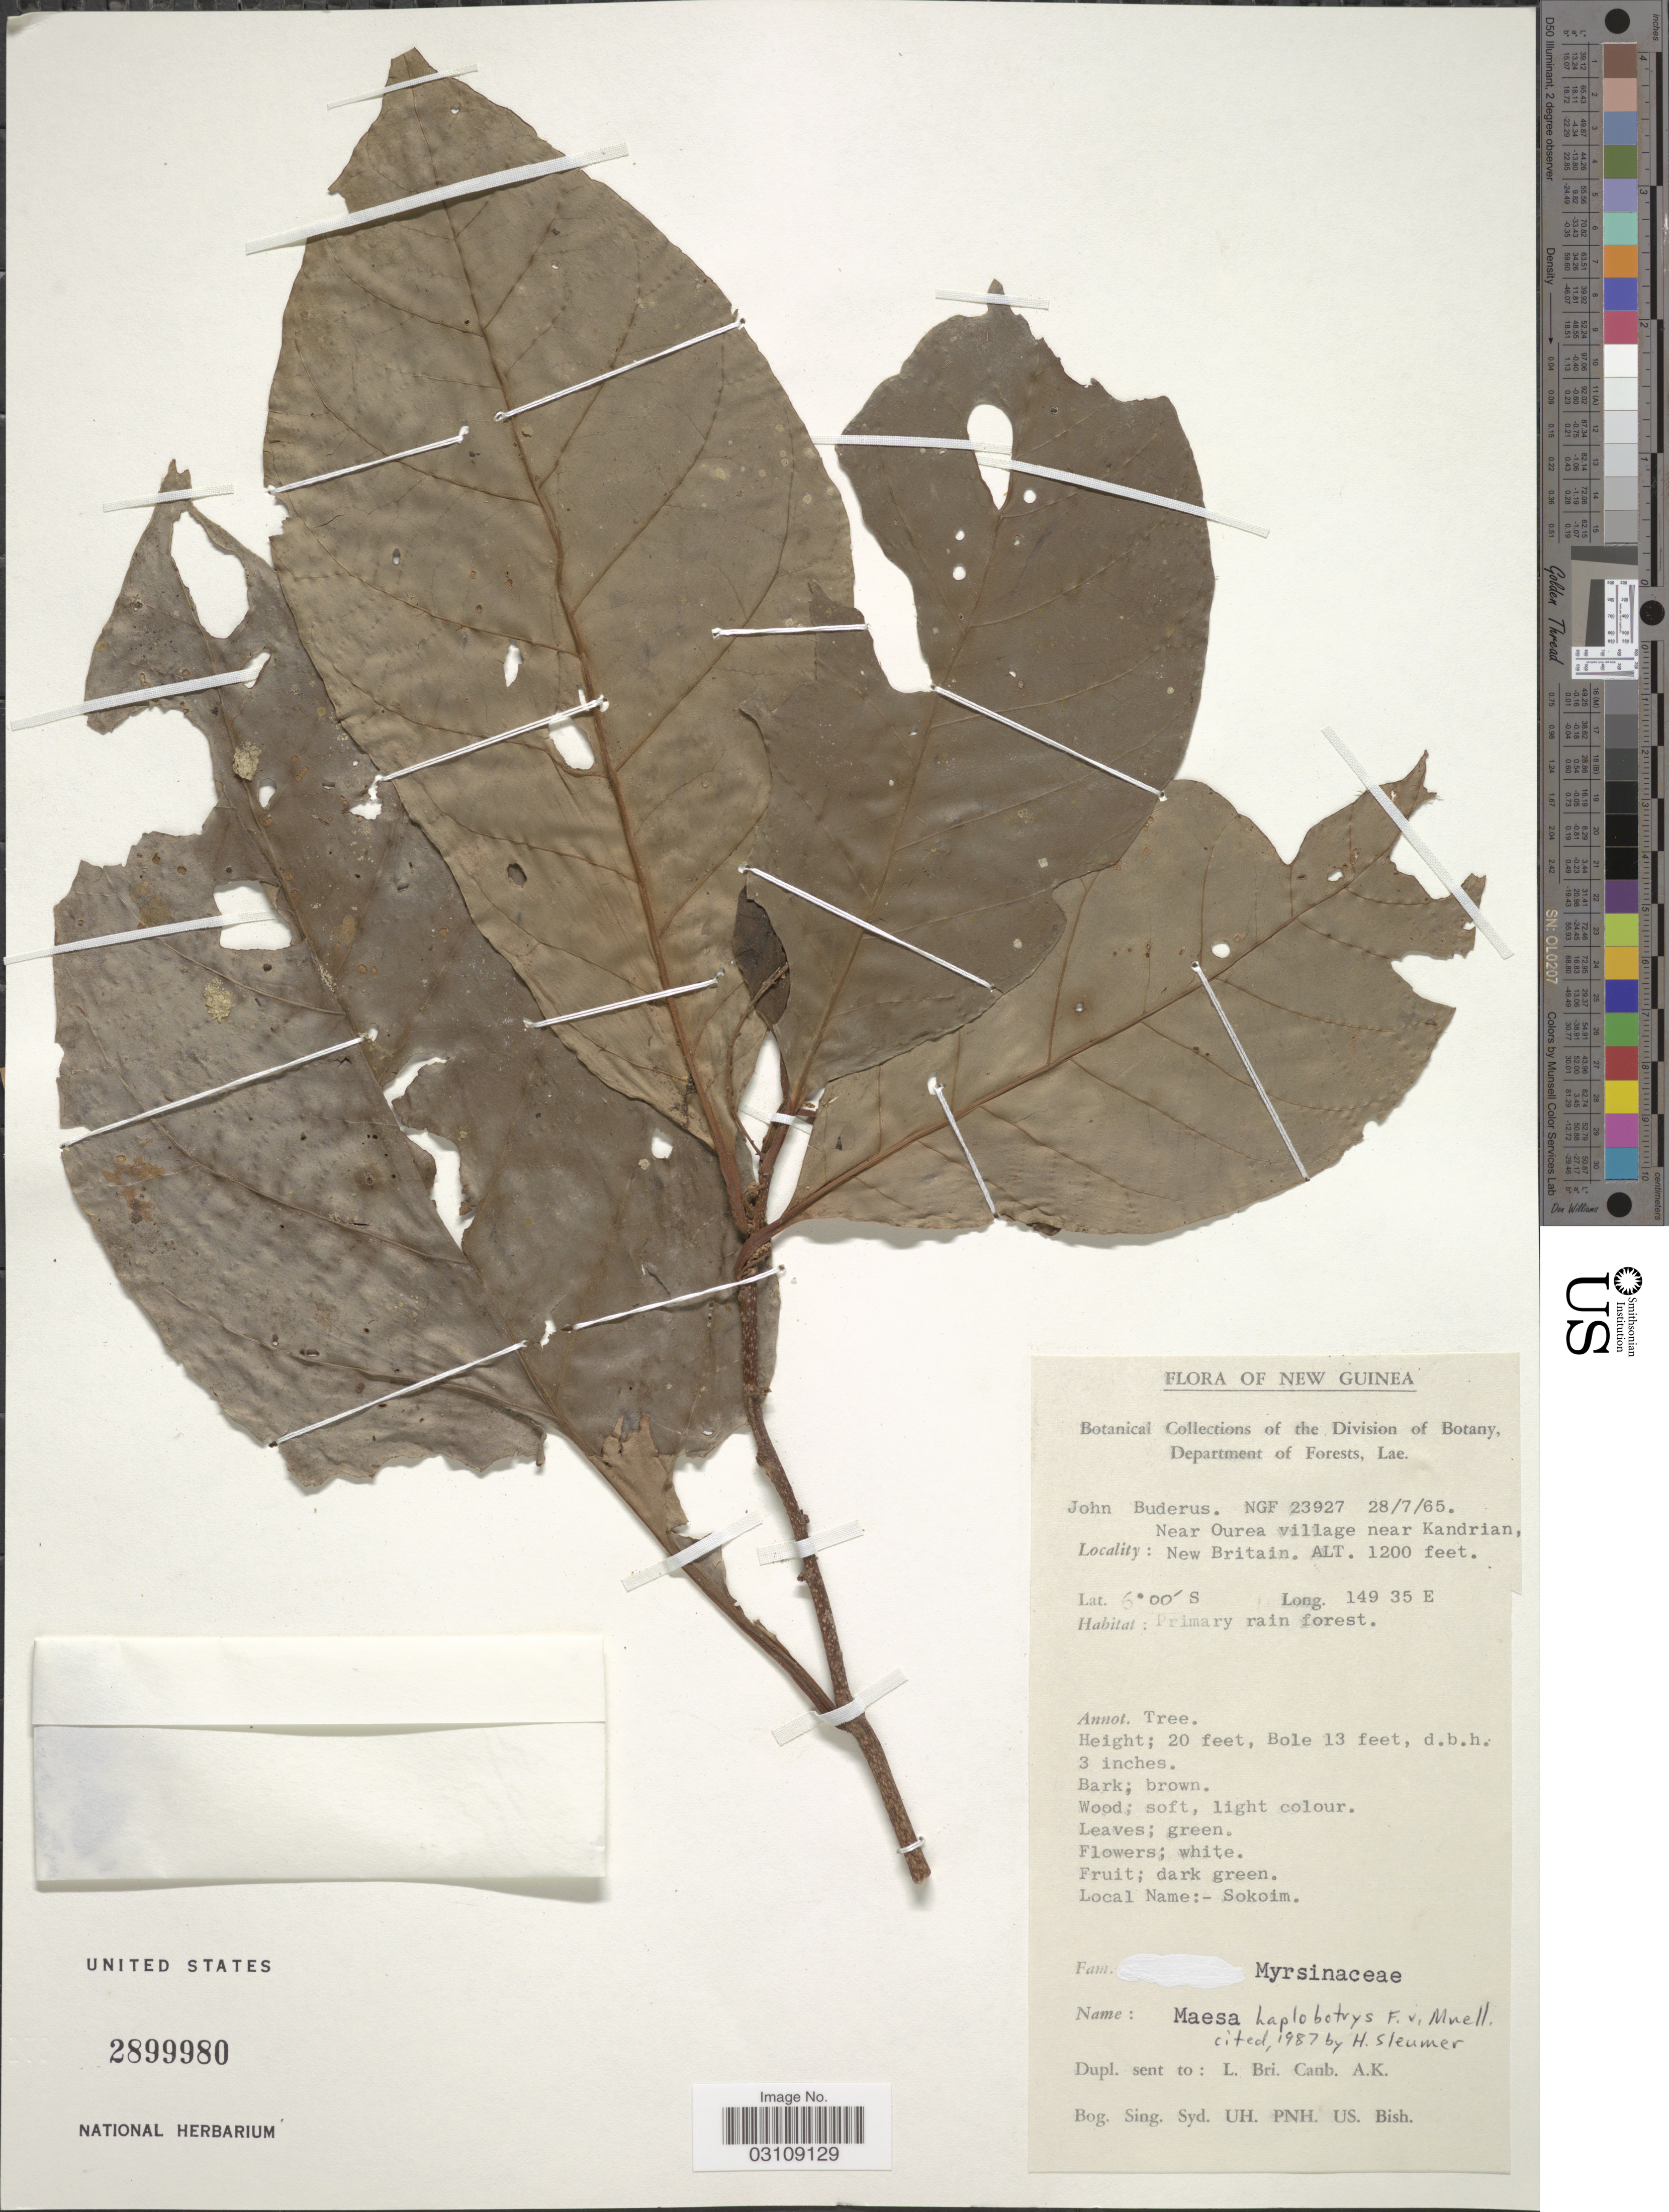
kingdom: Plantae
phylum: Tracheophyta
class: Magnoliopsida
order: Ericales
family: Primulaceae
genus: Maesa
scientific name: Maesa haplobotrys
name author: F. Muell.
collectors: J. Buderus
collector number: NGF23927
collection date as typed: Transcribed d/m/y: 28/7/65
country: Papua New Guinea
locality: New Guinea, Near Ourea village near Kandrian, New Britain.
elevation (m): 366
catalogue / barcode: US 2899980